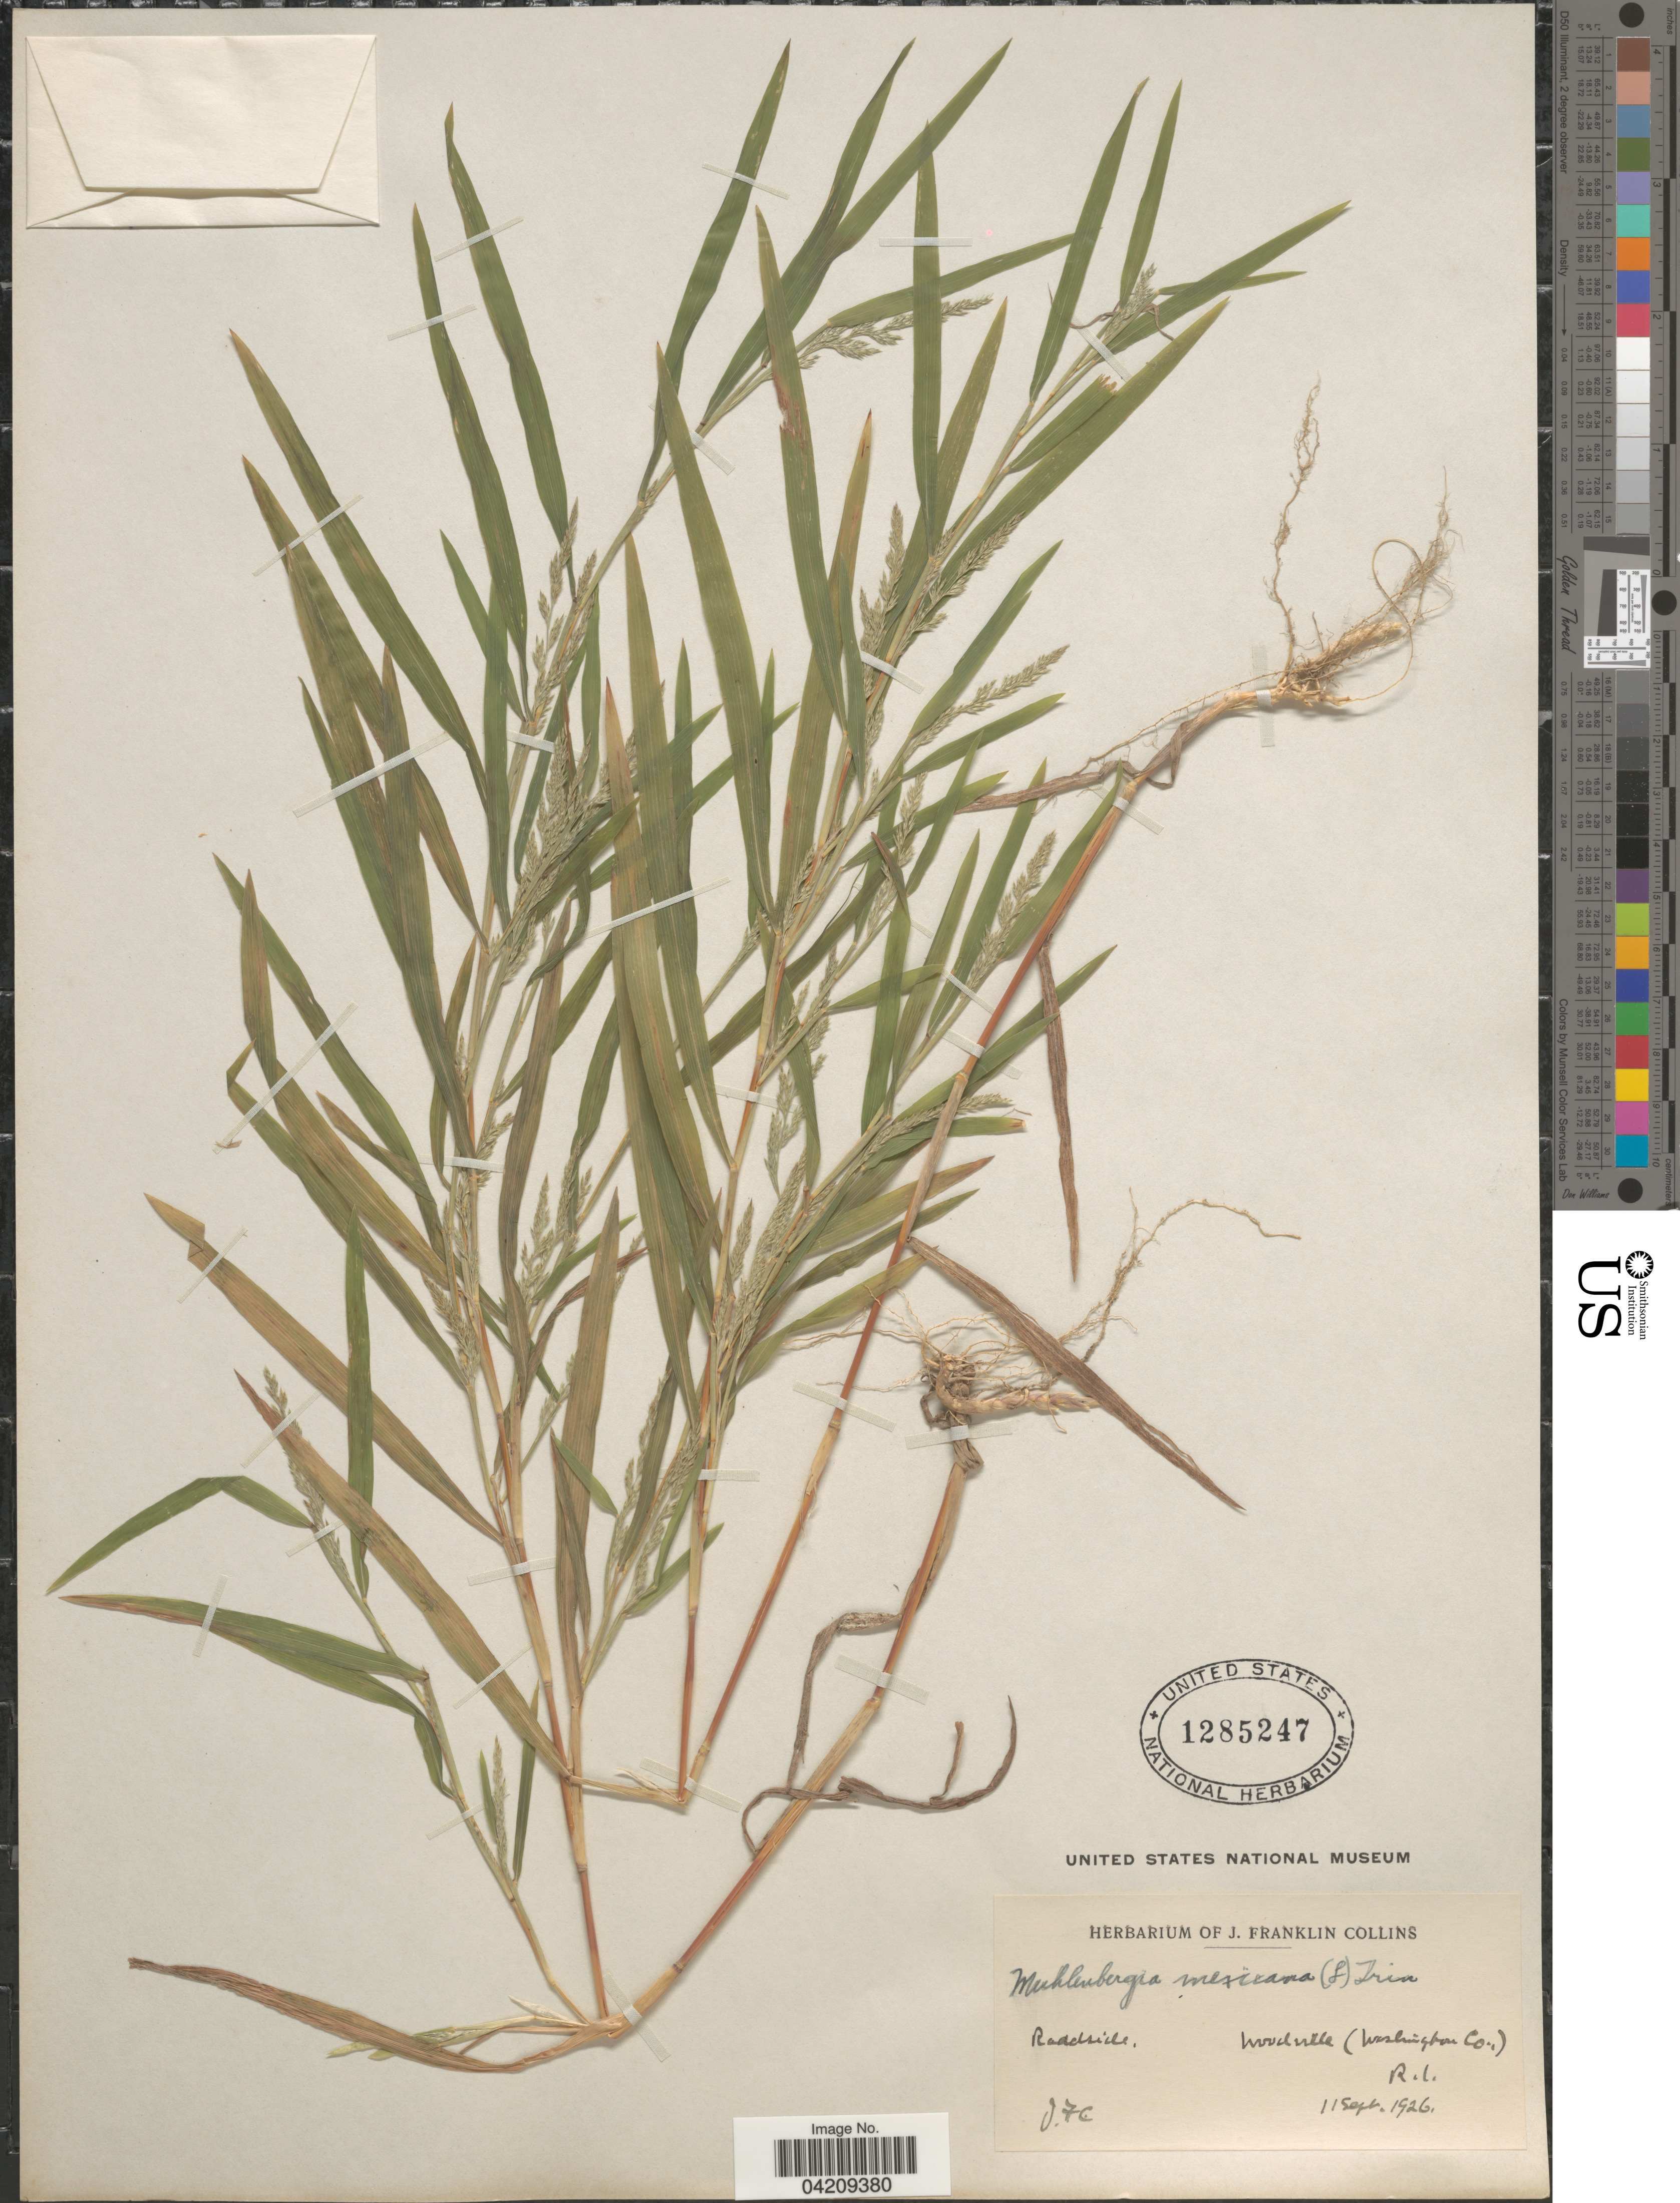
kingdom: Plantae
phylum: Tracheophyta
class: Liliopsida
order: Poales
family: Poaceae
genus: Muhlenbergia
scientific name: Muhlenbergia frondosa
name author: (Poir.) Fernald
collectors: J. Collins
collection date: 1926-09-11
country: United States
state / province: Rhode Island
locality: Woodville (Washington Co.).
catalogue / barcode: US 1285247